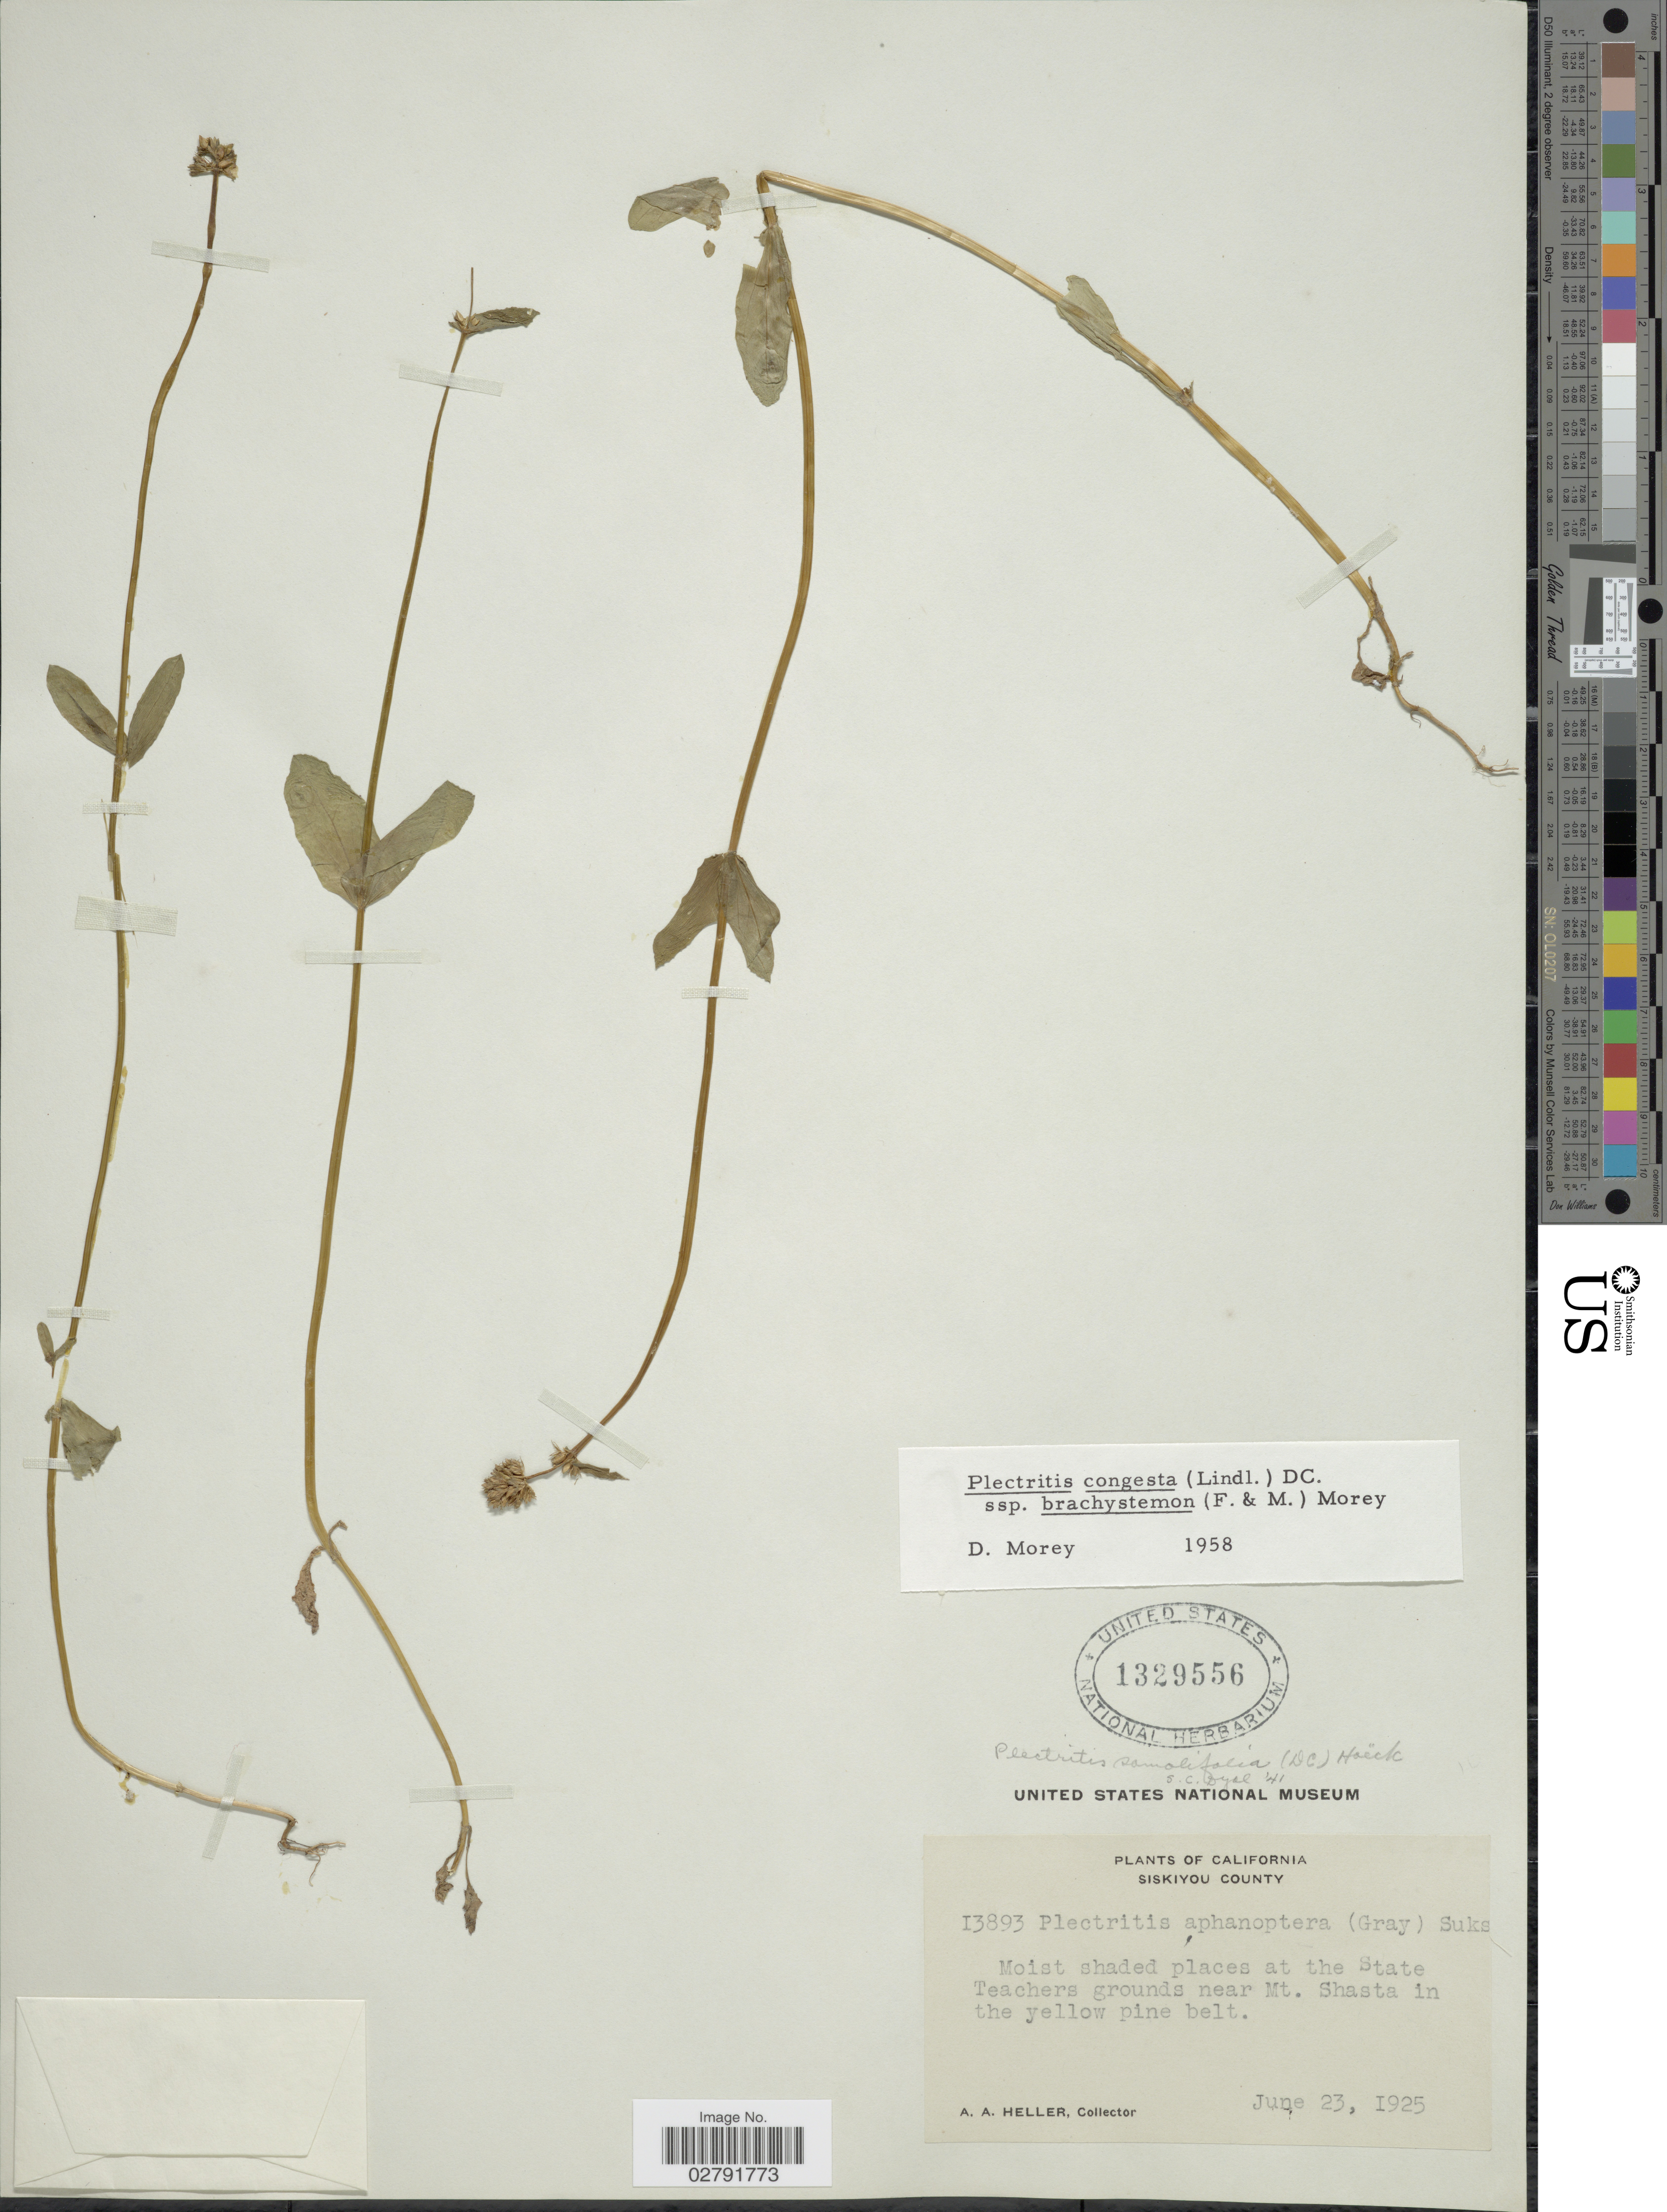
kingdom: Plantae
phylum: Tracheophyta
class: Magnoliopsida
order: Dipsacales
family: Caprifoliaceae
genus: Plectritis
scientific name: Plectritis congesta subsp. brachystemon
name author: (Fisch. & C.A. Mey.) Morey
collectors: A. A. Heller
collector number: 13893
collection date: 1925-06-23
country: United States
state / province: California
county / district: Siskiyou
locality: Siskiyou County. Moist shaded places at the State Teachers grounds near Mt. Shasta in the yellow pine belt.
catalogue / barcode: US 1329556